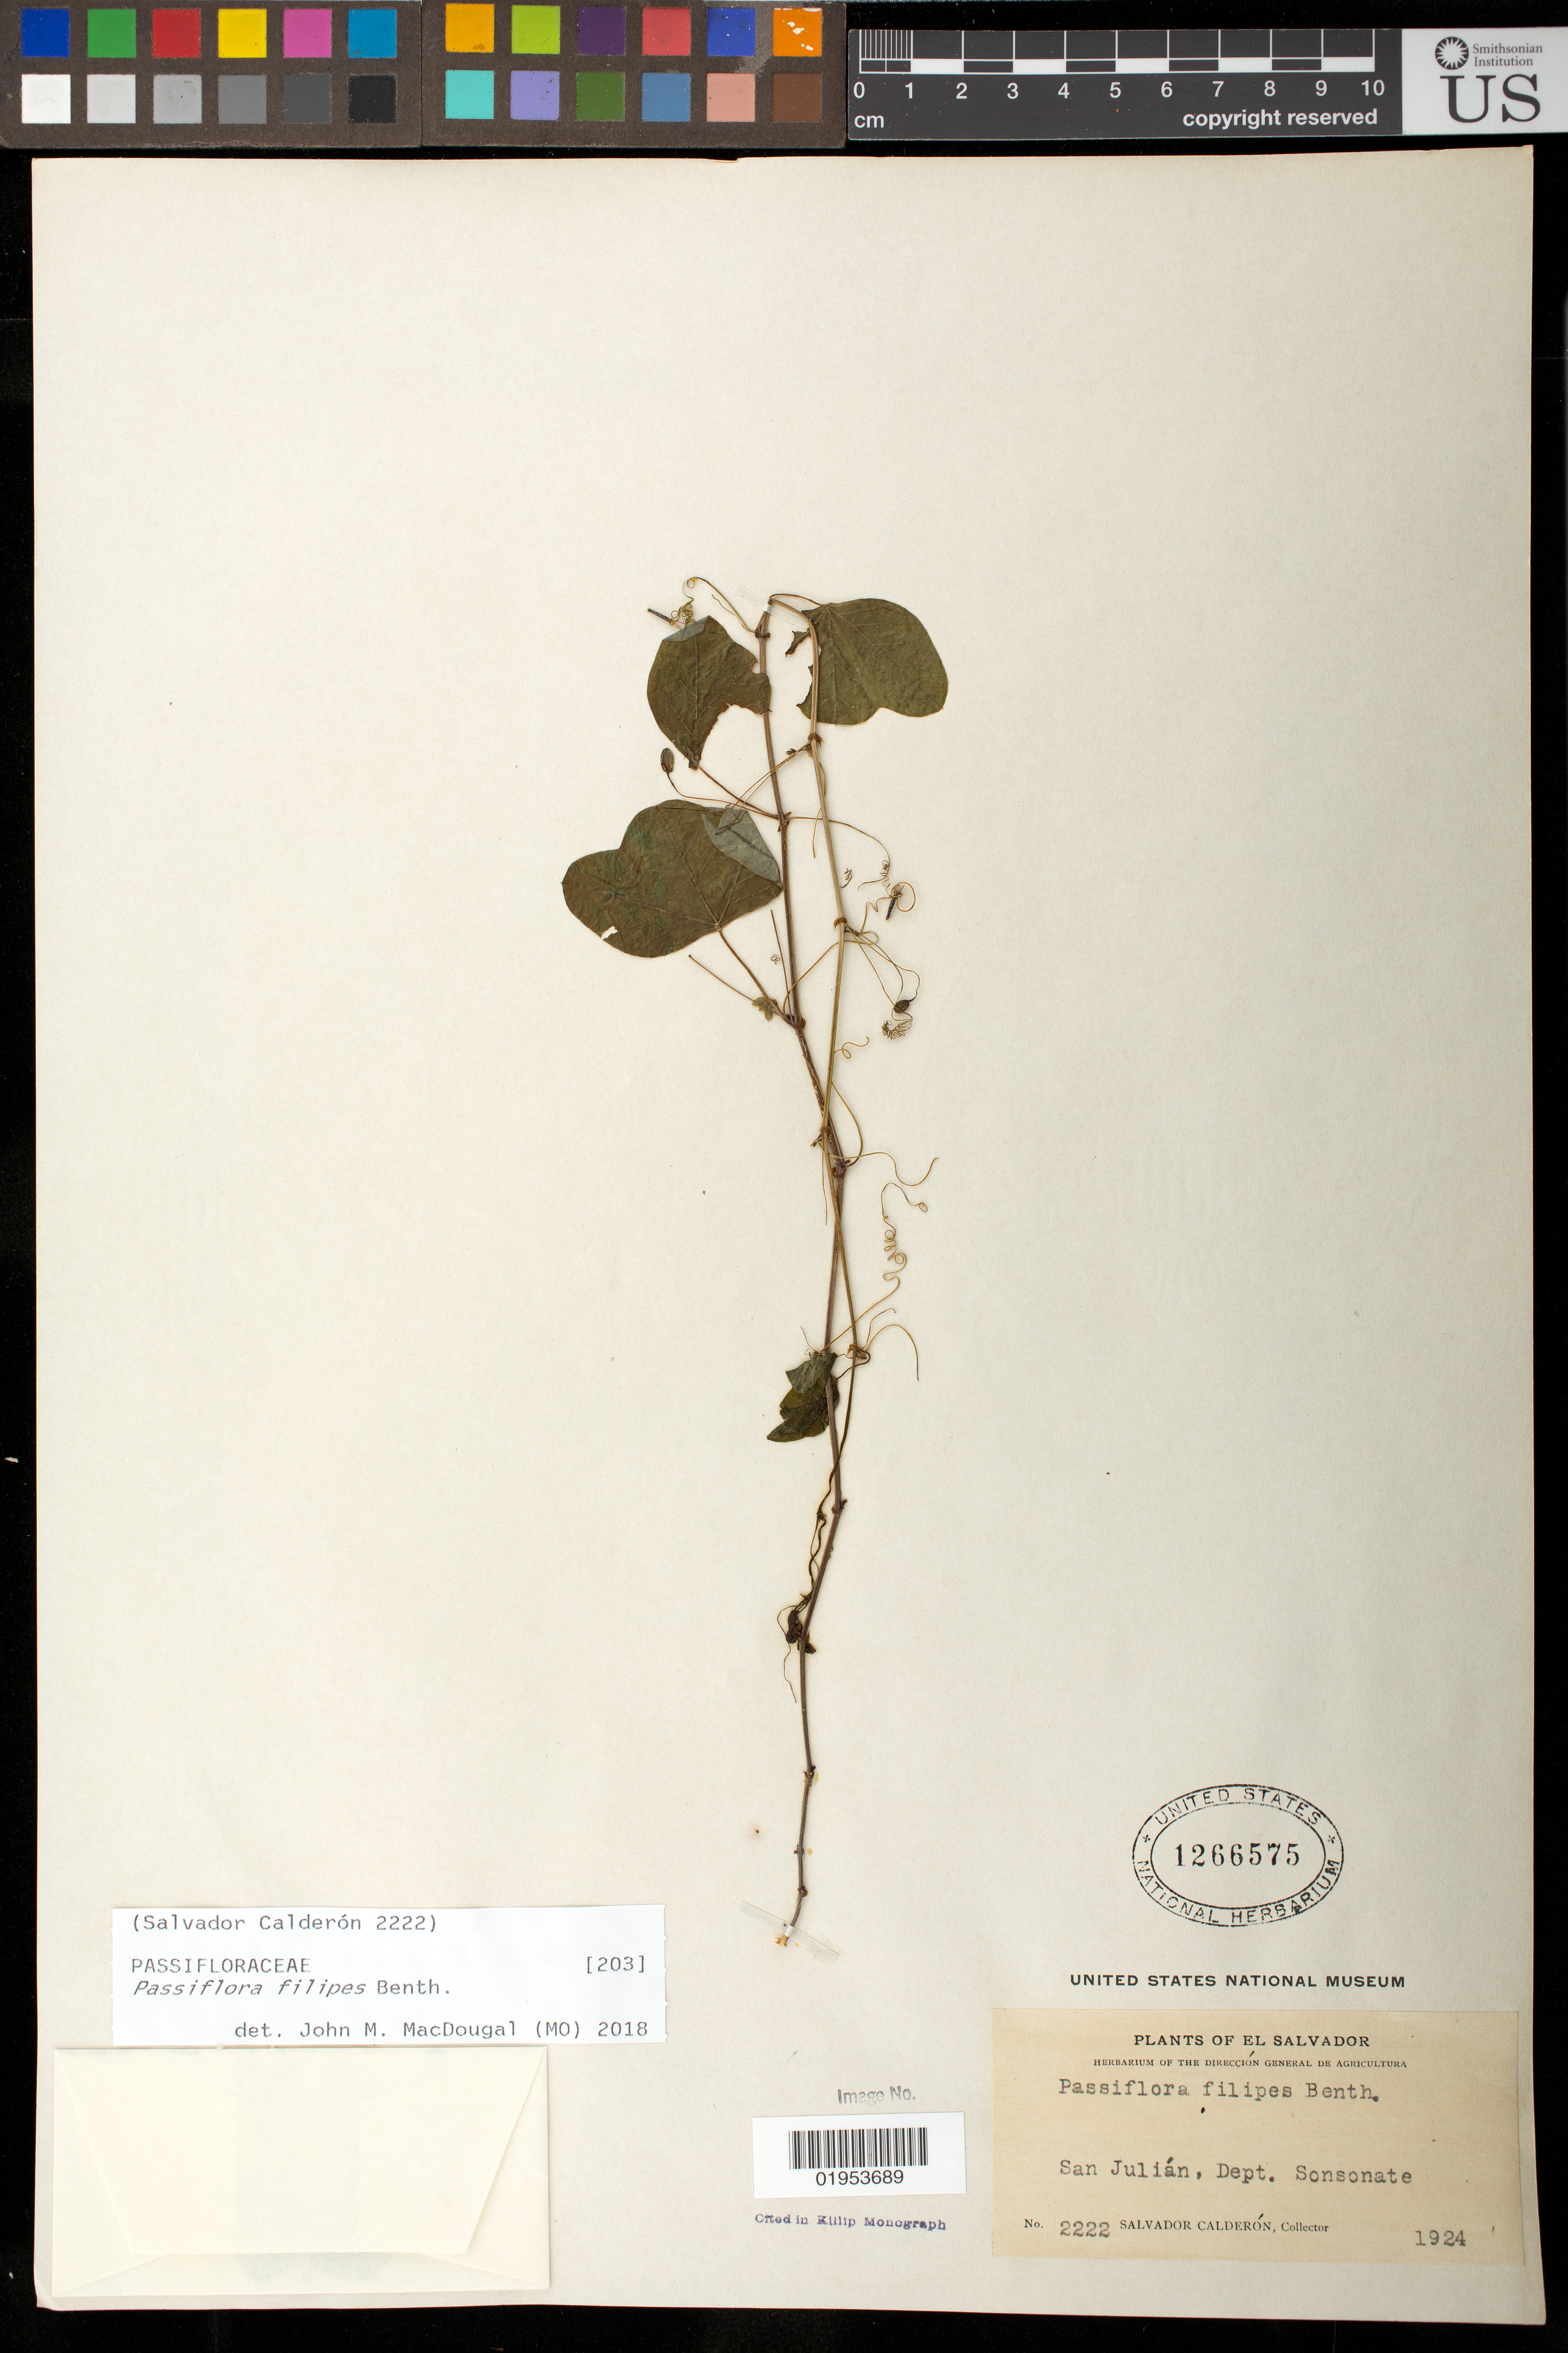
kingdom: Plantae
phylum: Tracheophyta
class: Magnoliopsida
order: Malpighiales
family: Passifloraceae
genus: Passiflora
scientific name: Passiflora filipes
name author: Benth.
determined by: MacDougal, John M.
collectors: S. Calderón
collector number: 2222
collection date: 1924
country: El Salvador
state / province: Sonsonate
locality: San Julián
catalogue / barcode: US 1266575